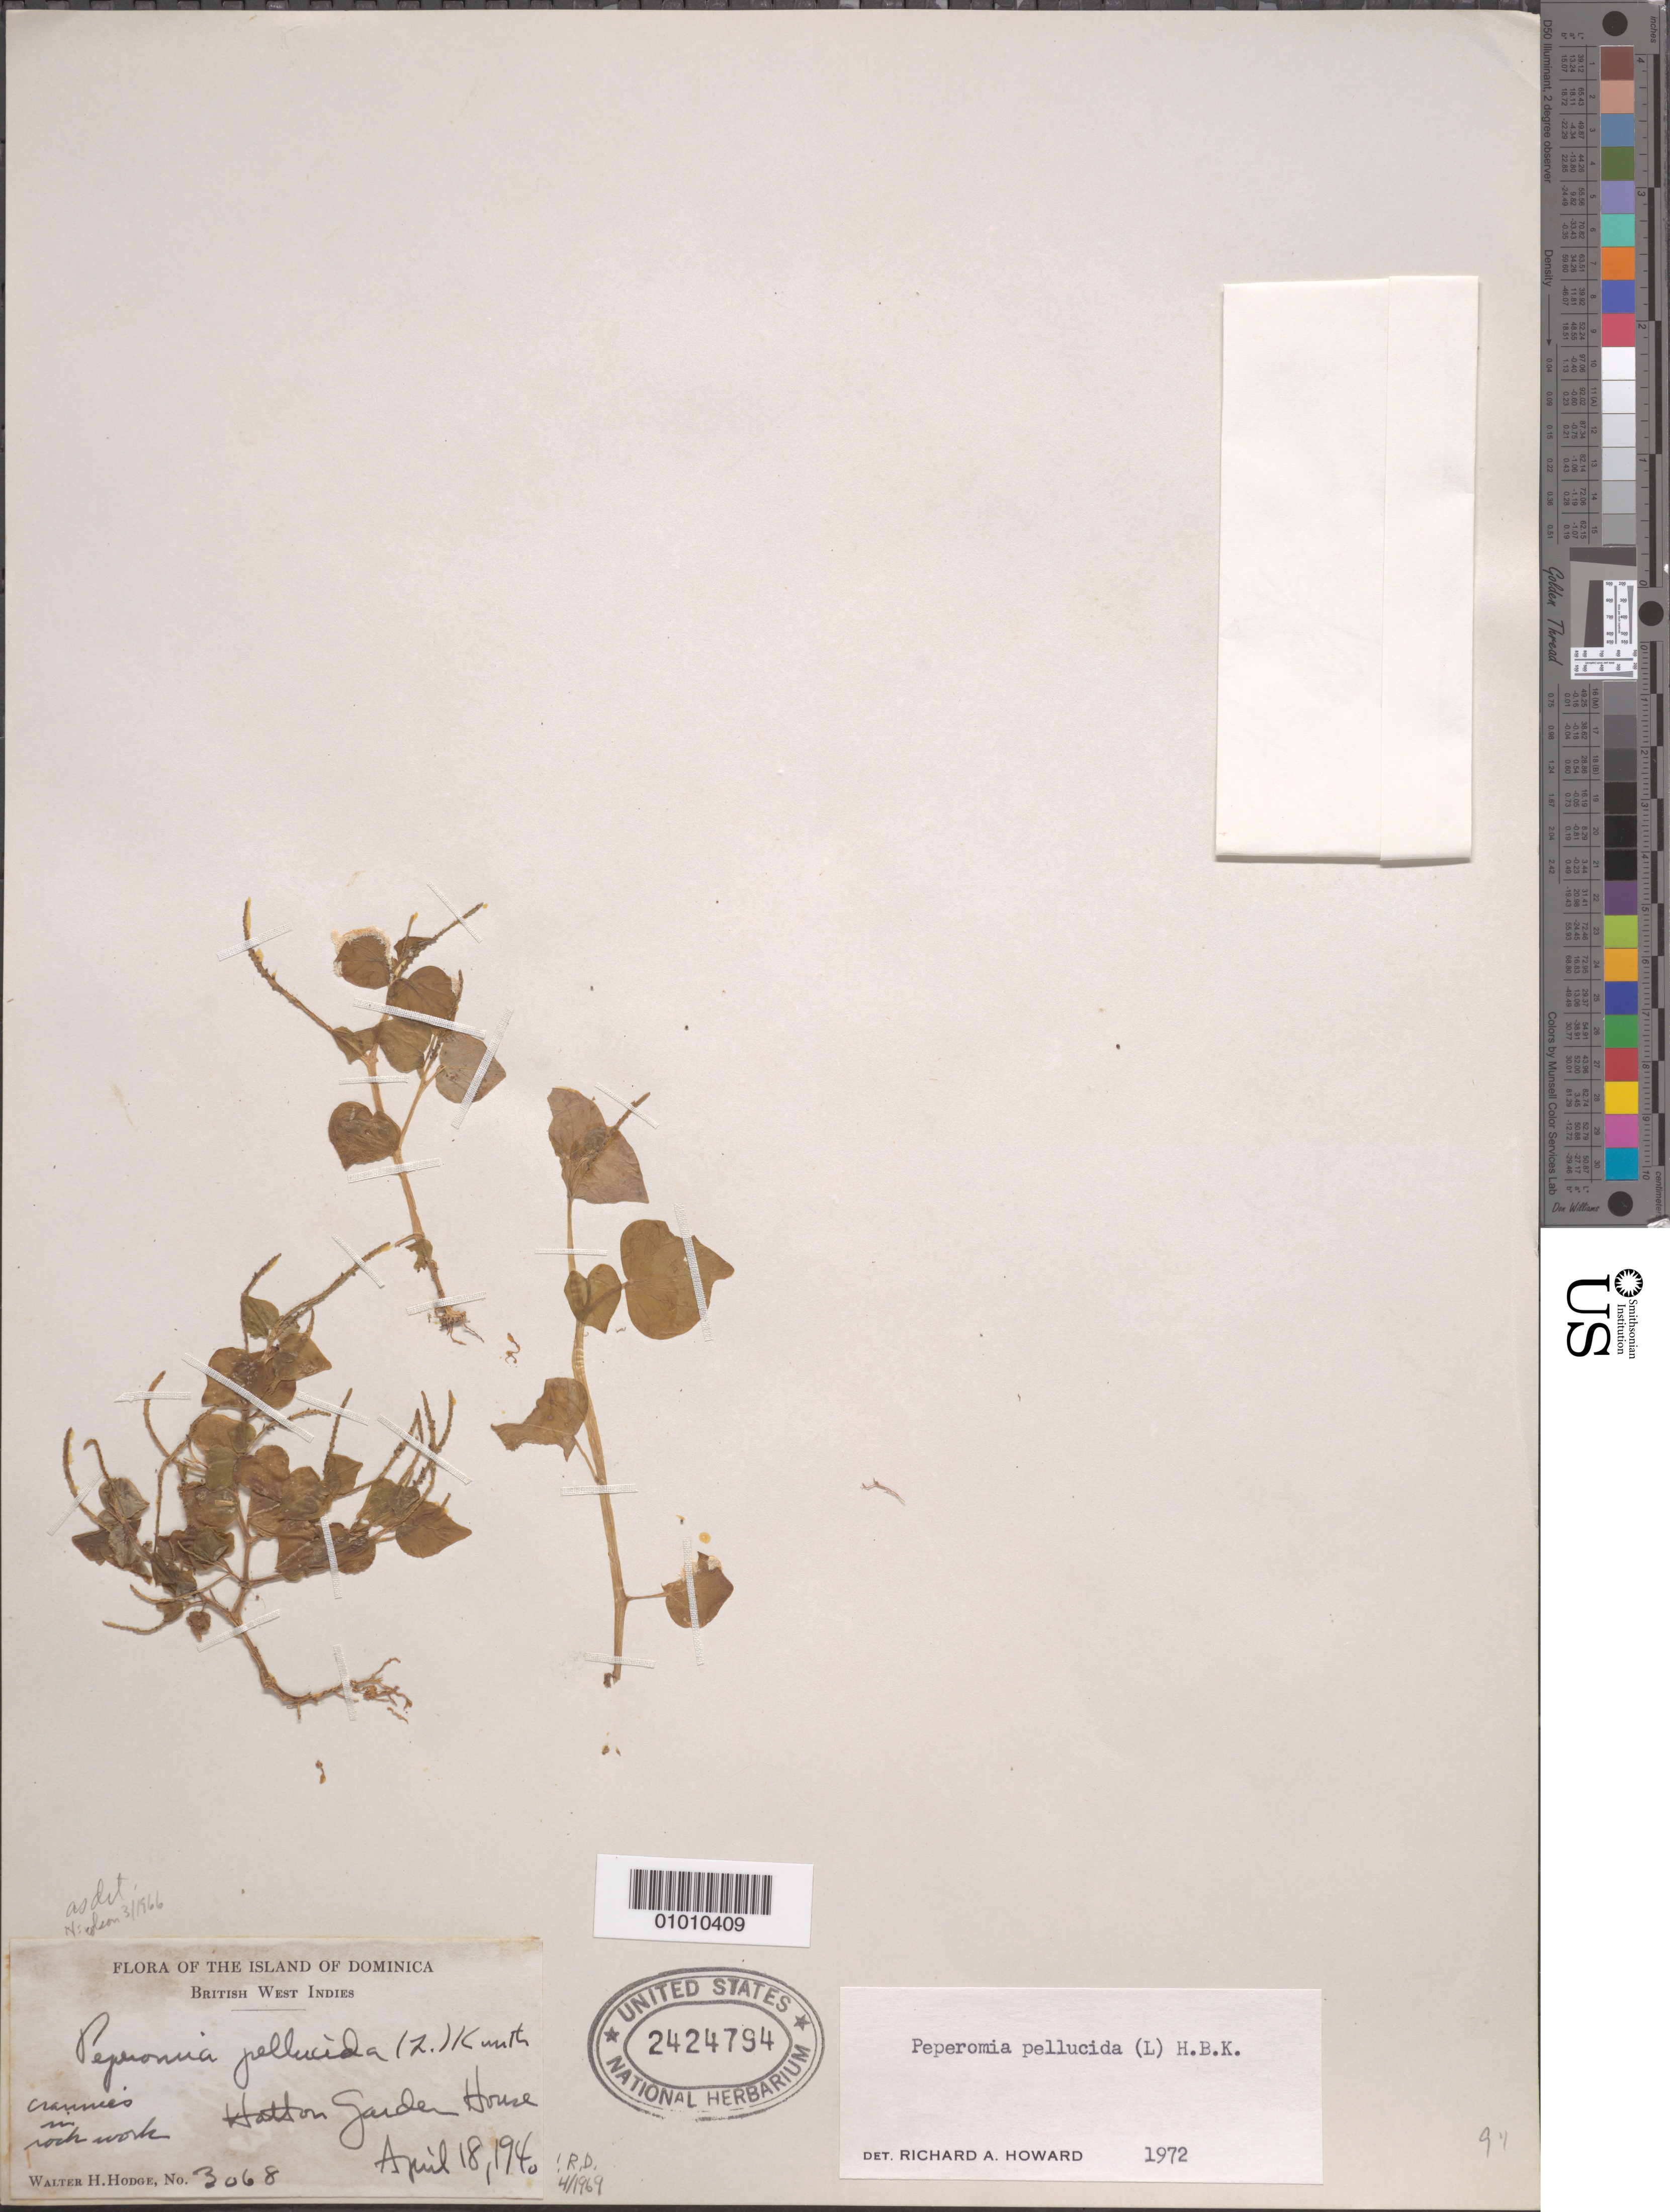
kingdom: Plantae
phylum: Tracheophyta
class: Magnoliopsida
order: Piperales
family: Piperaceae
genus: Peperomia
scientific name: Peperomia pellucida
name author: (L.) Kunth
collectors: W. Hodge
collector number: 3068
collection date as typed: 18 Apr 1946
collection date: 1946-04-18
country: Dominica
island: Dominica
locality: Haston Garden House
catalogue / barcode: US 2424794